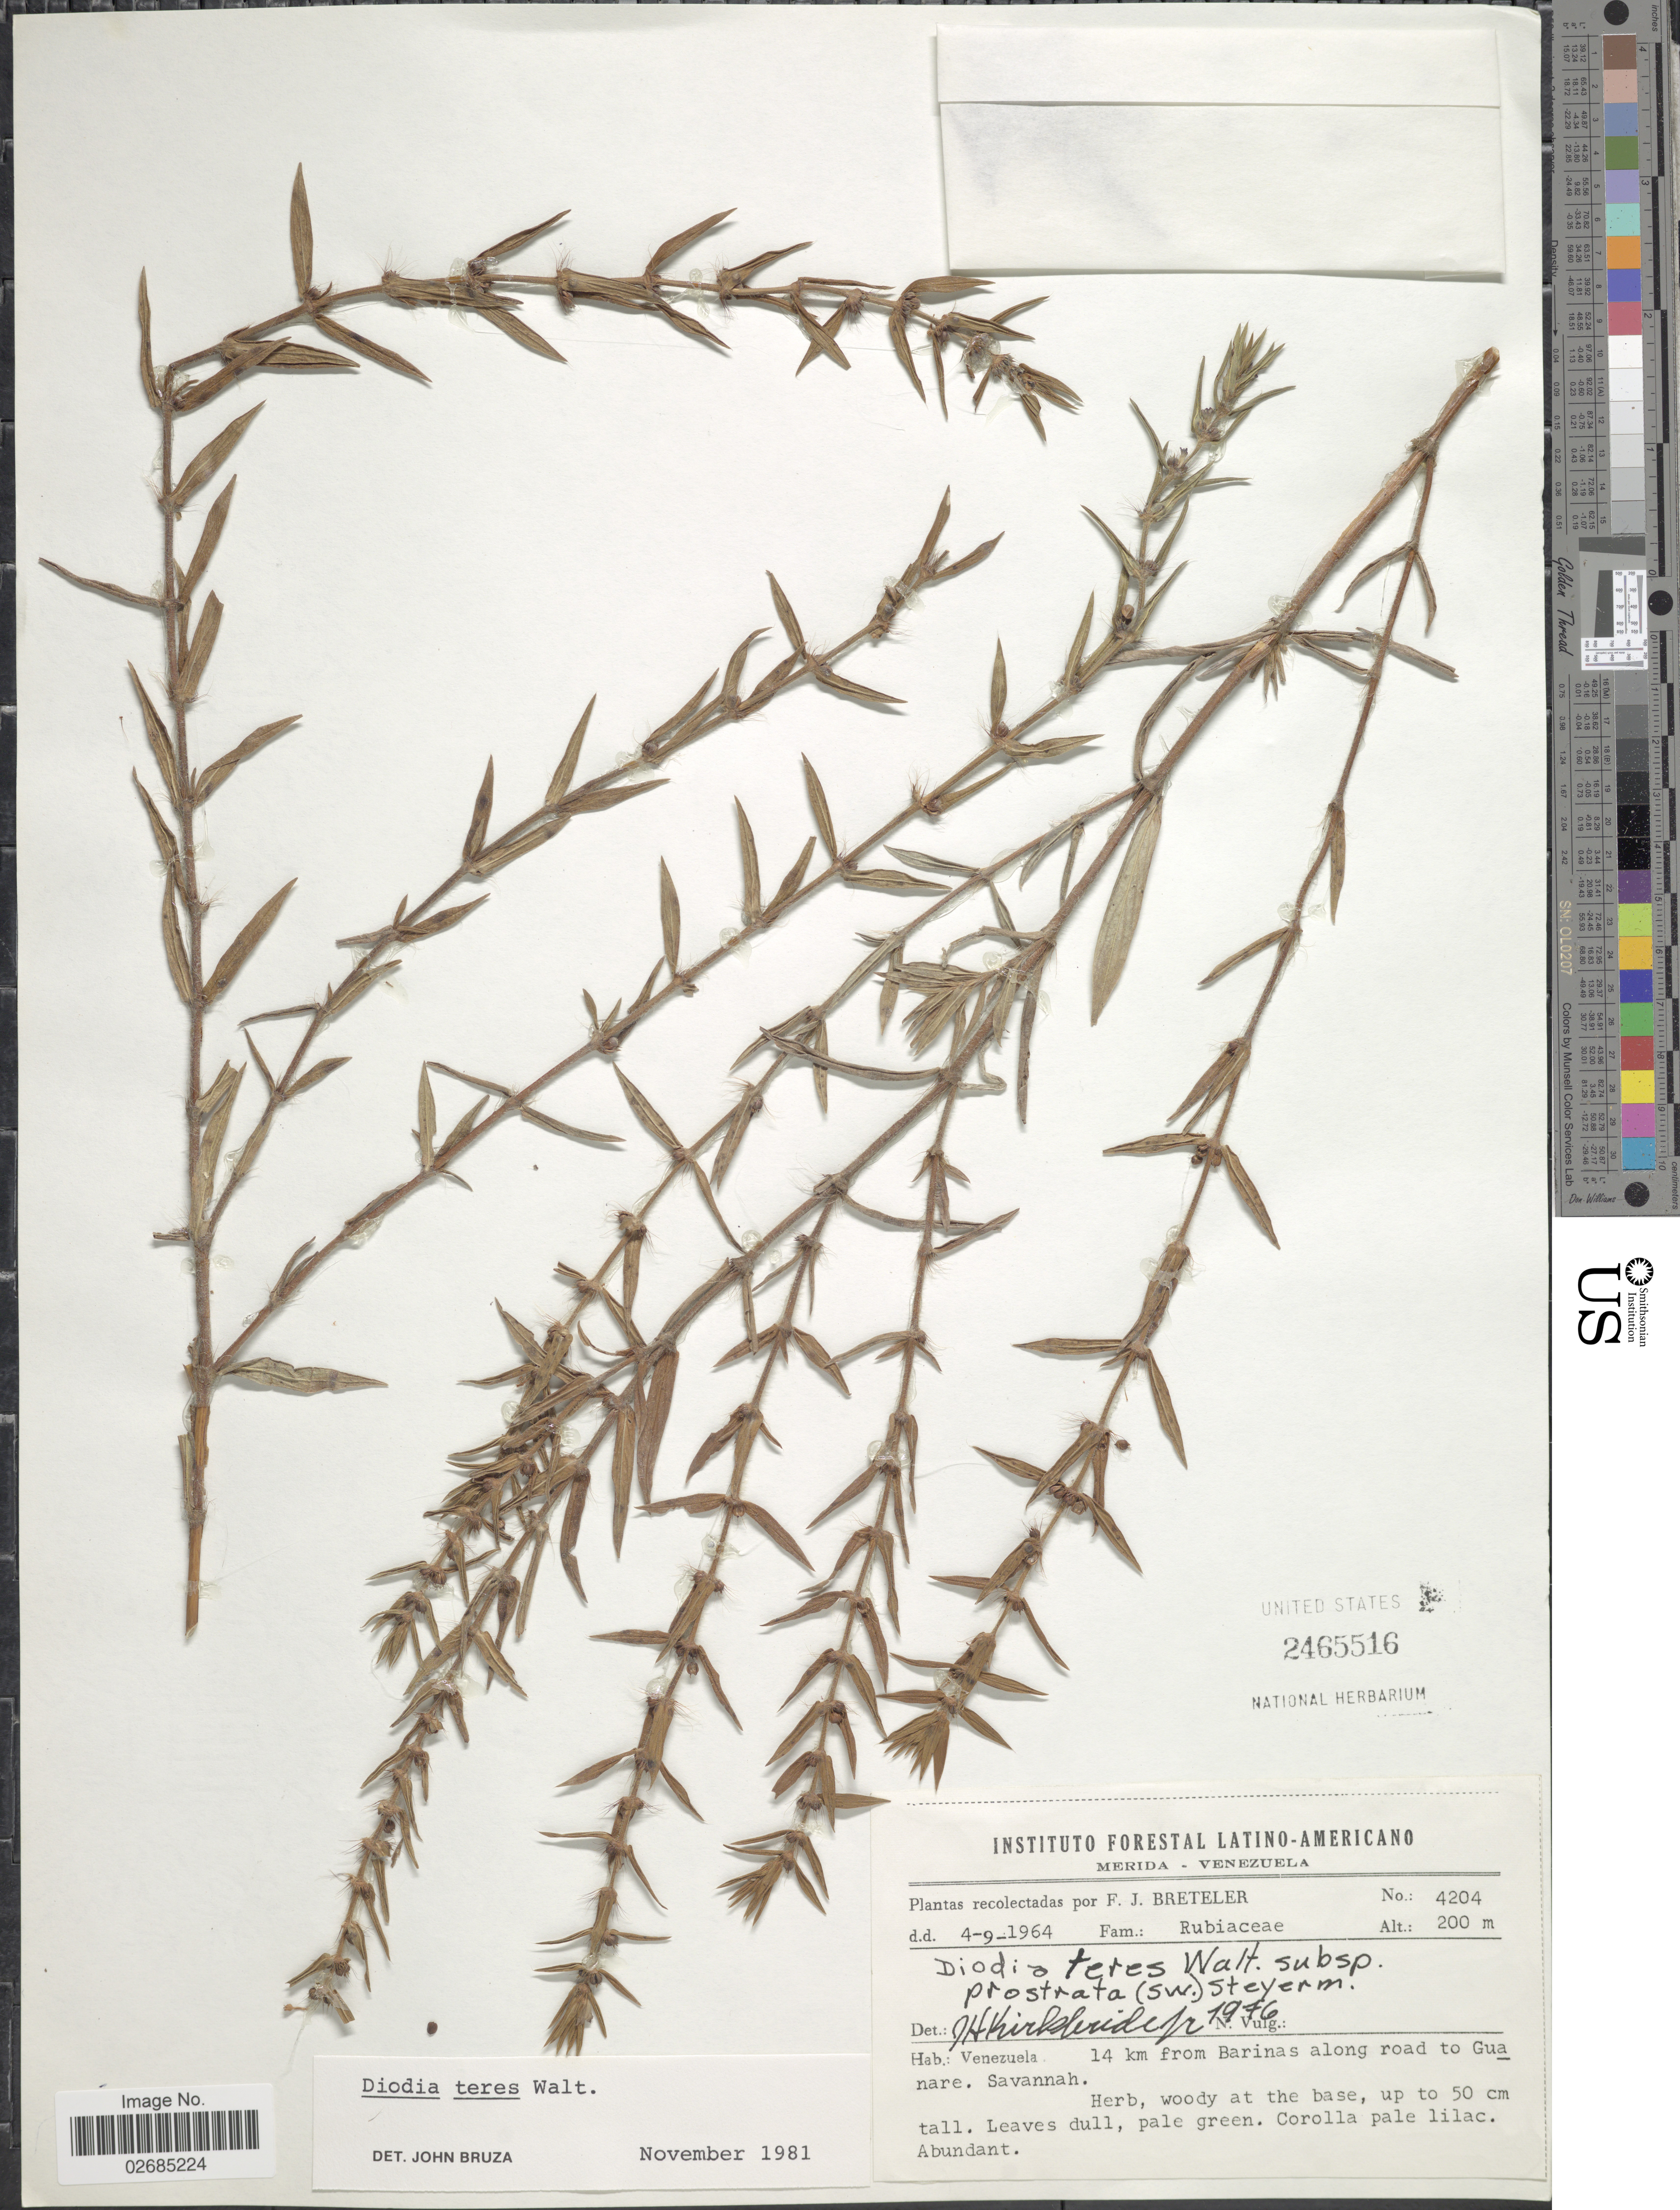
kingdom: Plantae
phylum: Tracheophyta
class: Magnoliopsida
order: Gentianales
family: Rubiaceae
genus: Diodia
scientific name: Diodia teres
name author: Walter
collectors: F. J. Breteler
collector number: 4204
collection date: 1964-09-04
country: Venezuela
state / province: Barinas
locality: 14 km from Barinas along road to Guanare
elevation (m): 200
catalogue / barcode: US 2465516